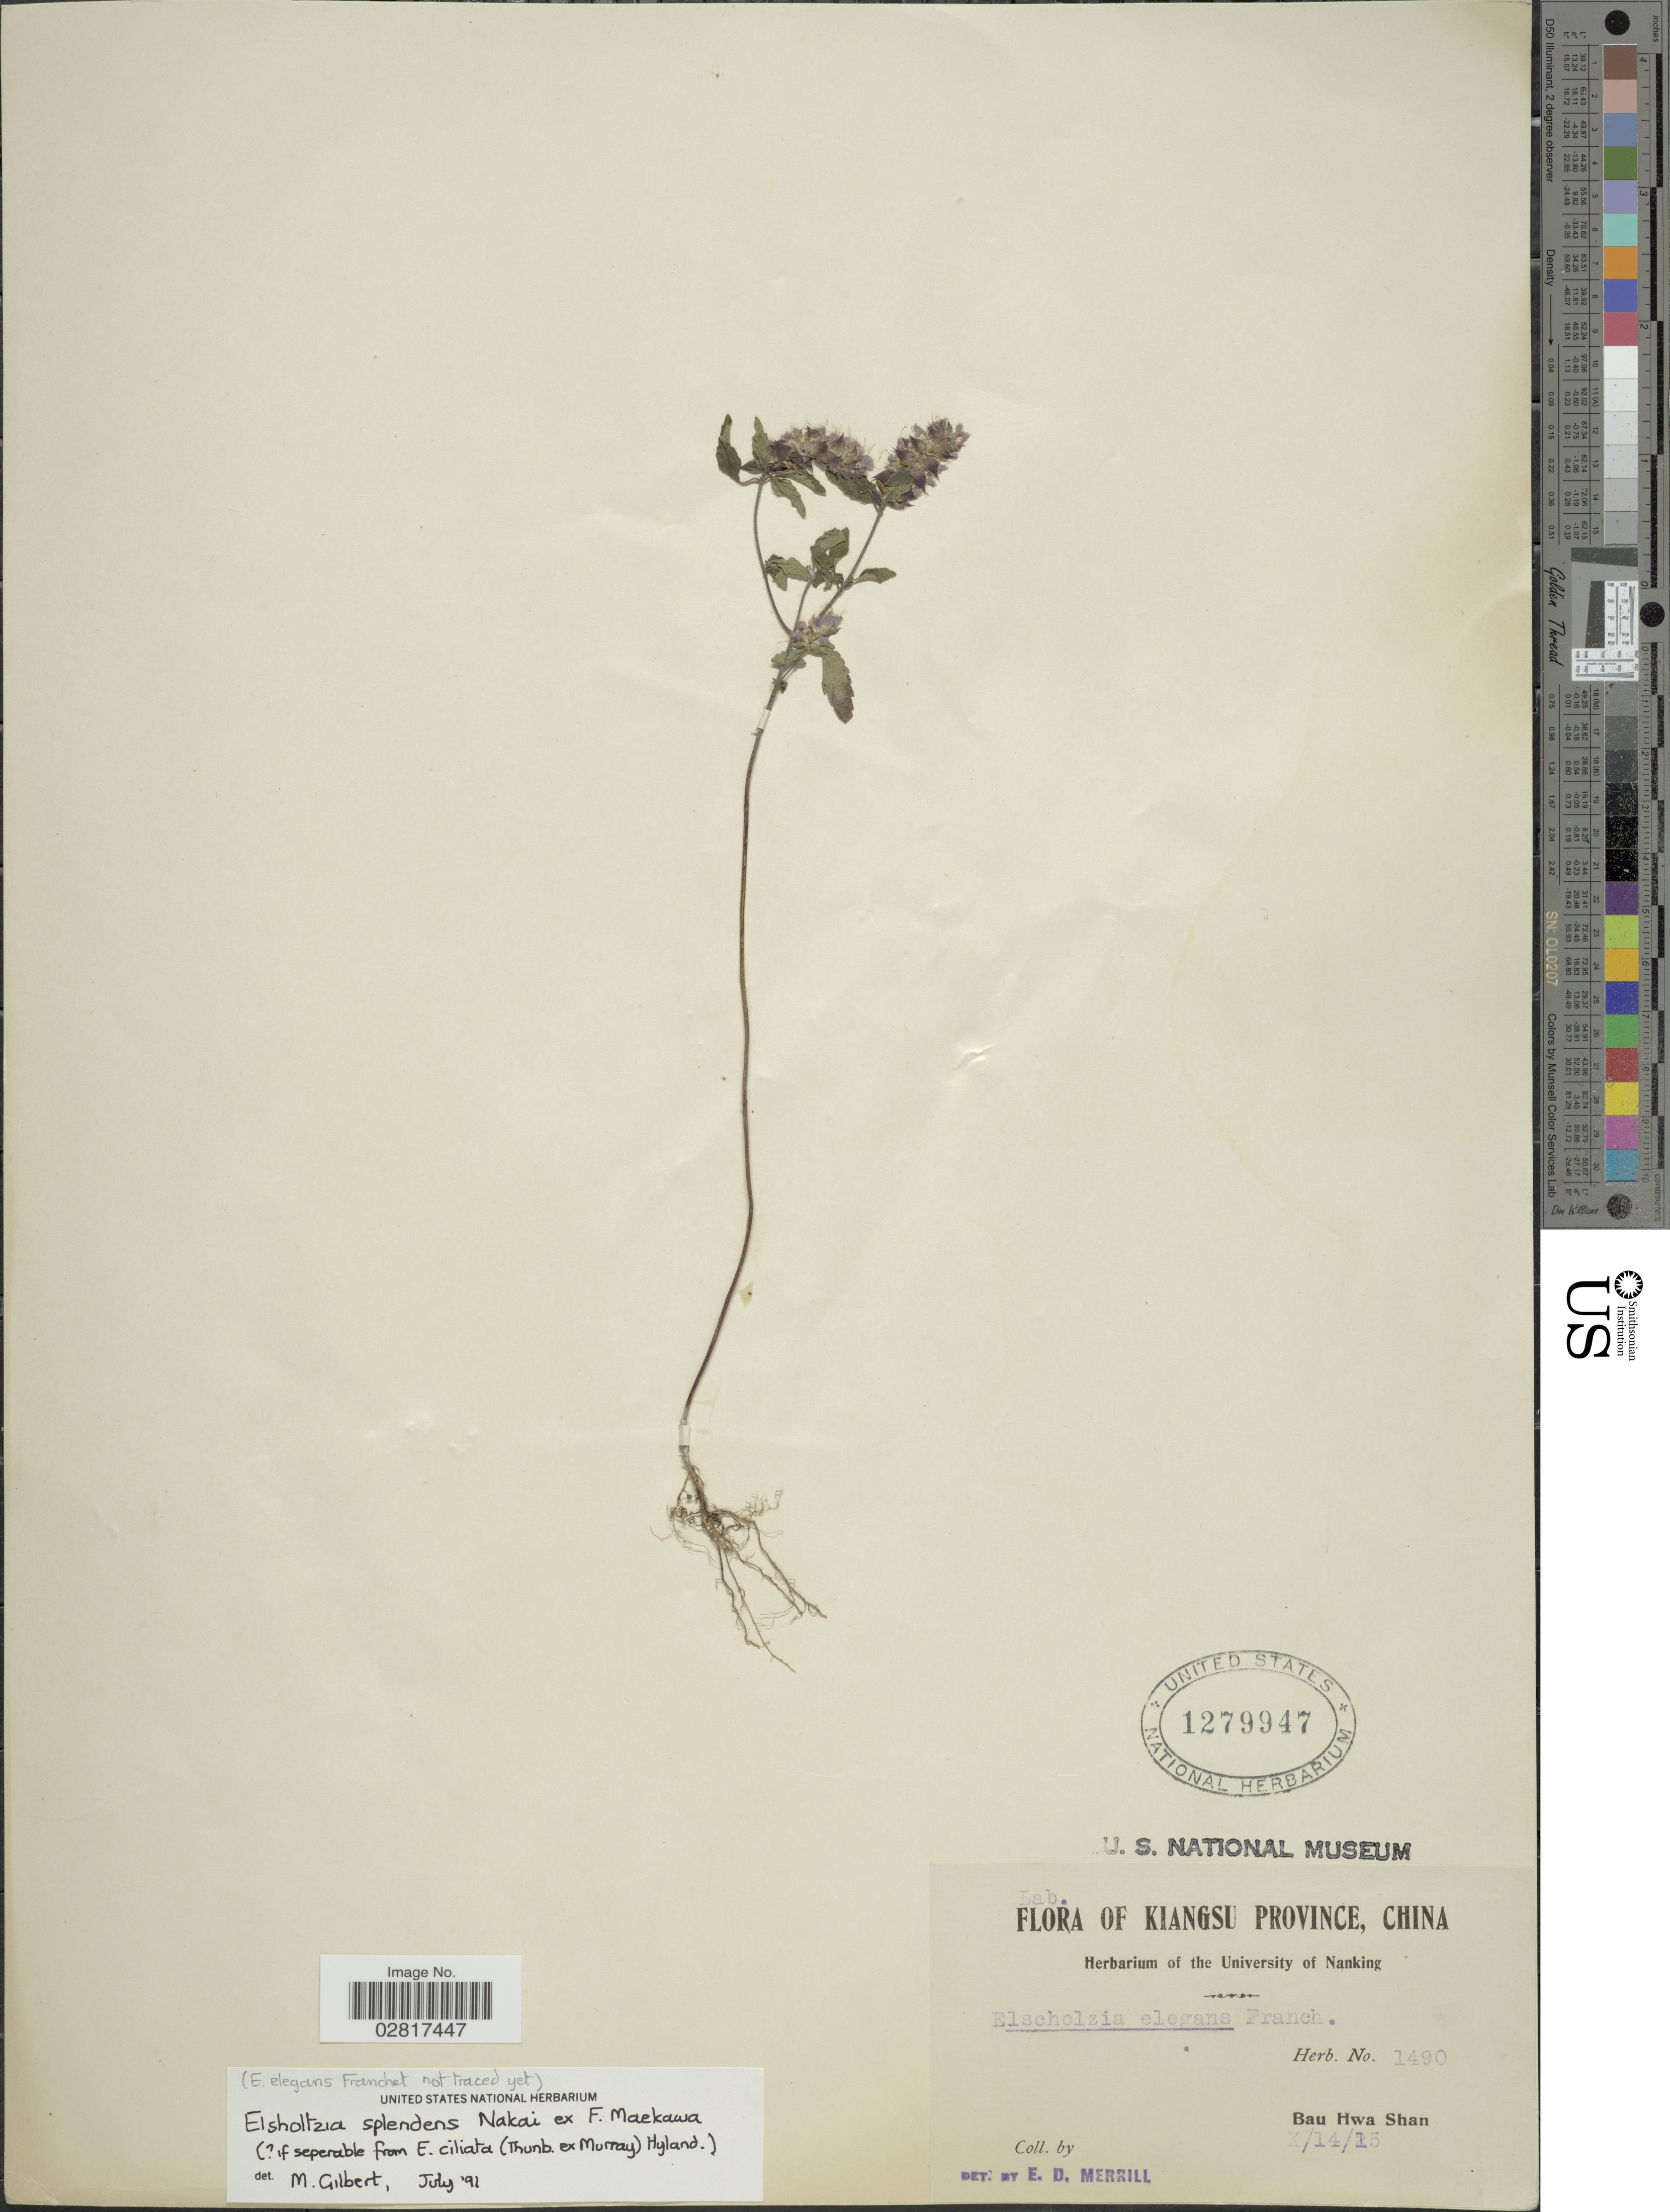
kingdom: Plantae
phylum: Tracheophyta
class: Magnoliopsida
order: Lamiales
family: Lamiaceae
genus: Elsholtzia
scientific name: Elsholtzia splendens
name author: Nakai ex F. Maek.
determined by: Gilbert, M.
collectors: E. Merrill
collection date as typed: Transcribed d/m/y: /10/14 to /10/15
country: China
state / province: Jiangsu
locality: Kiangsu Province. Bau Hwa Shan.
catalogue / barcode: US 1279947